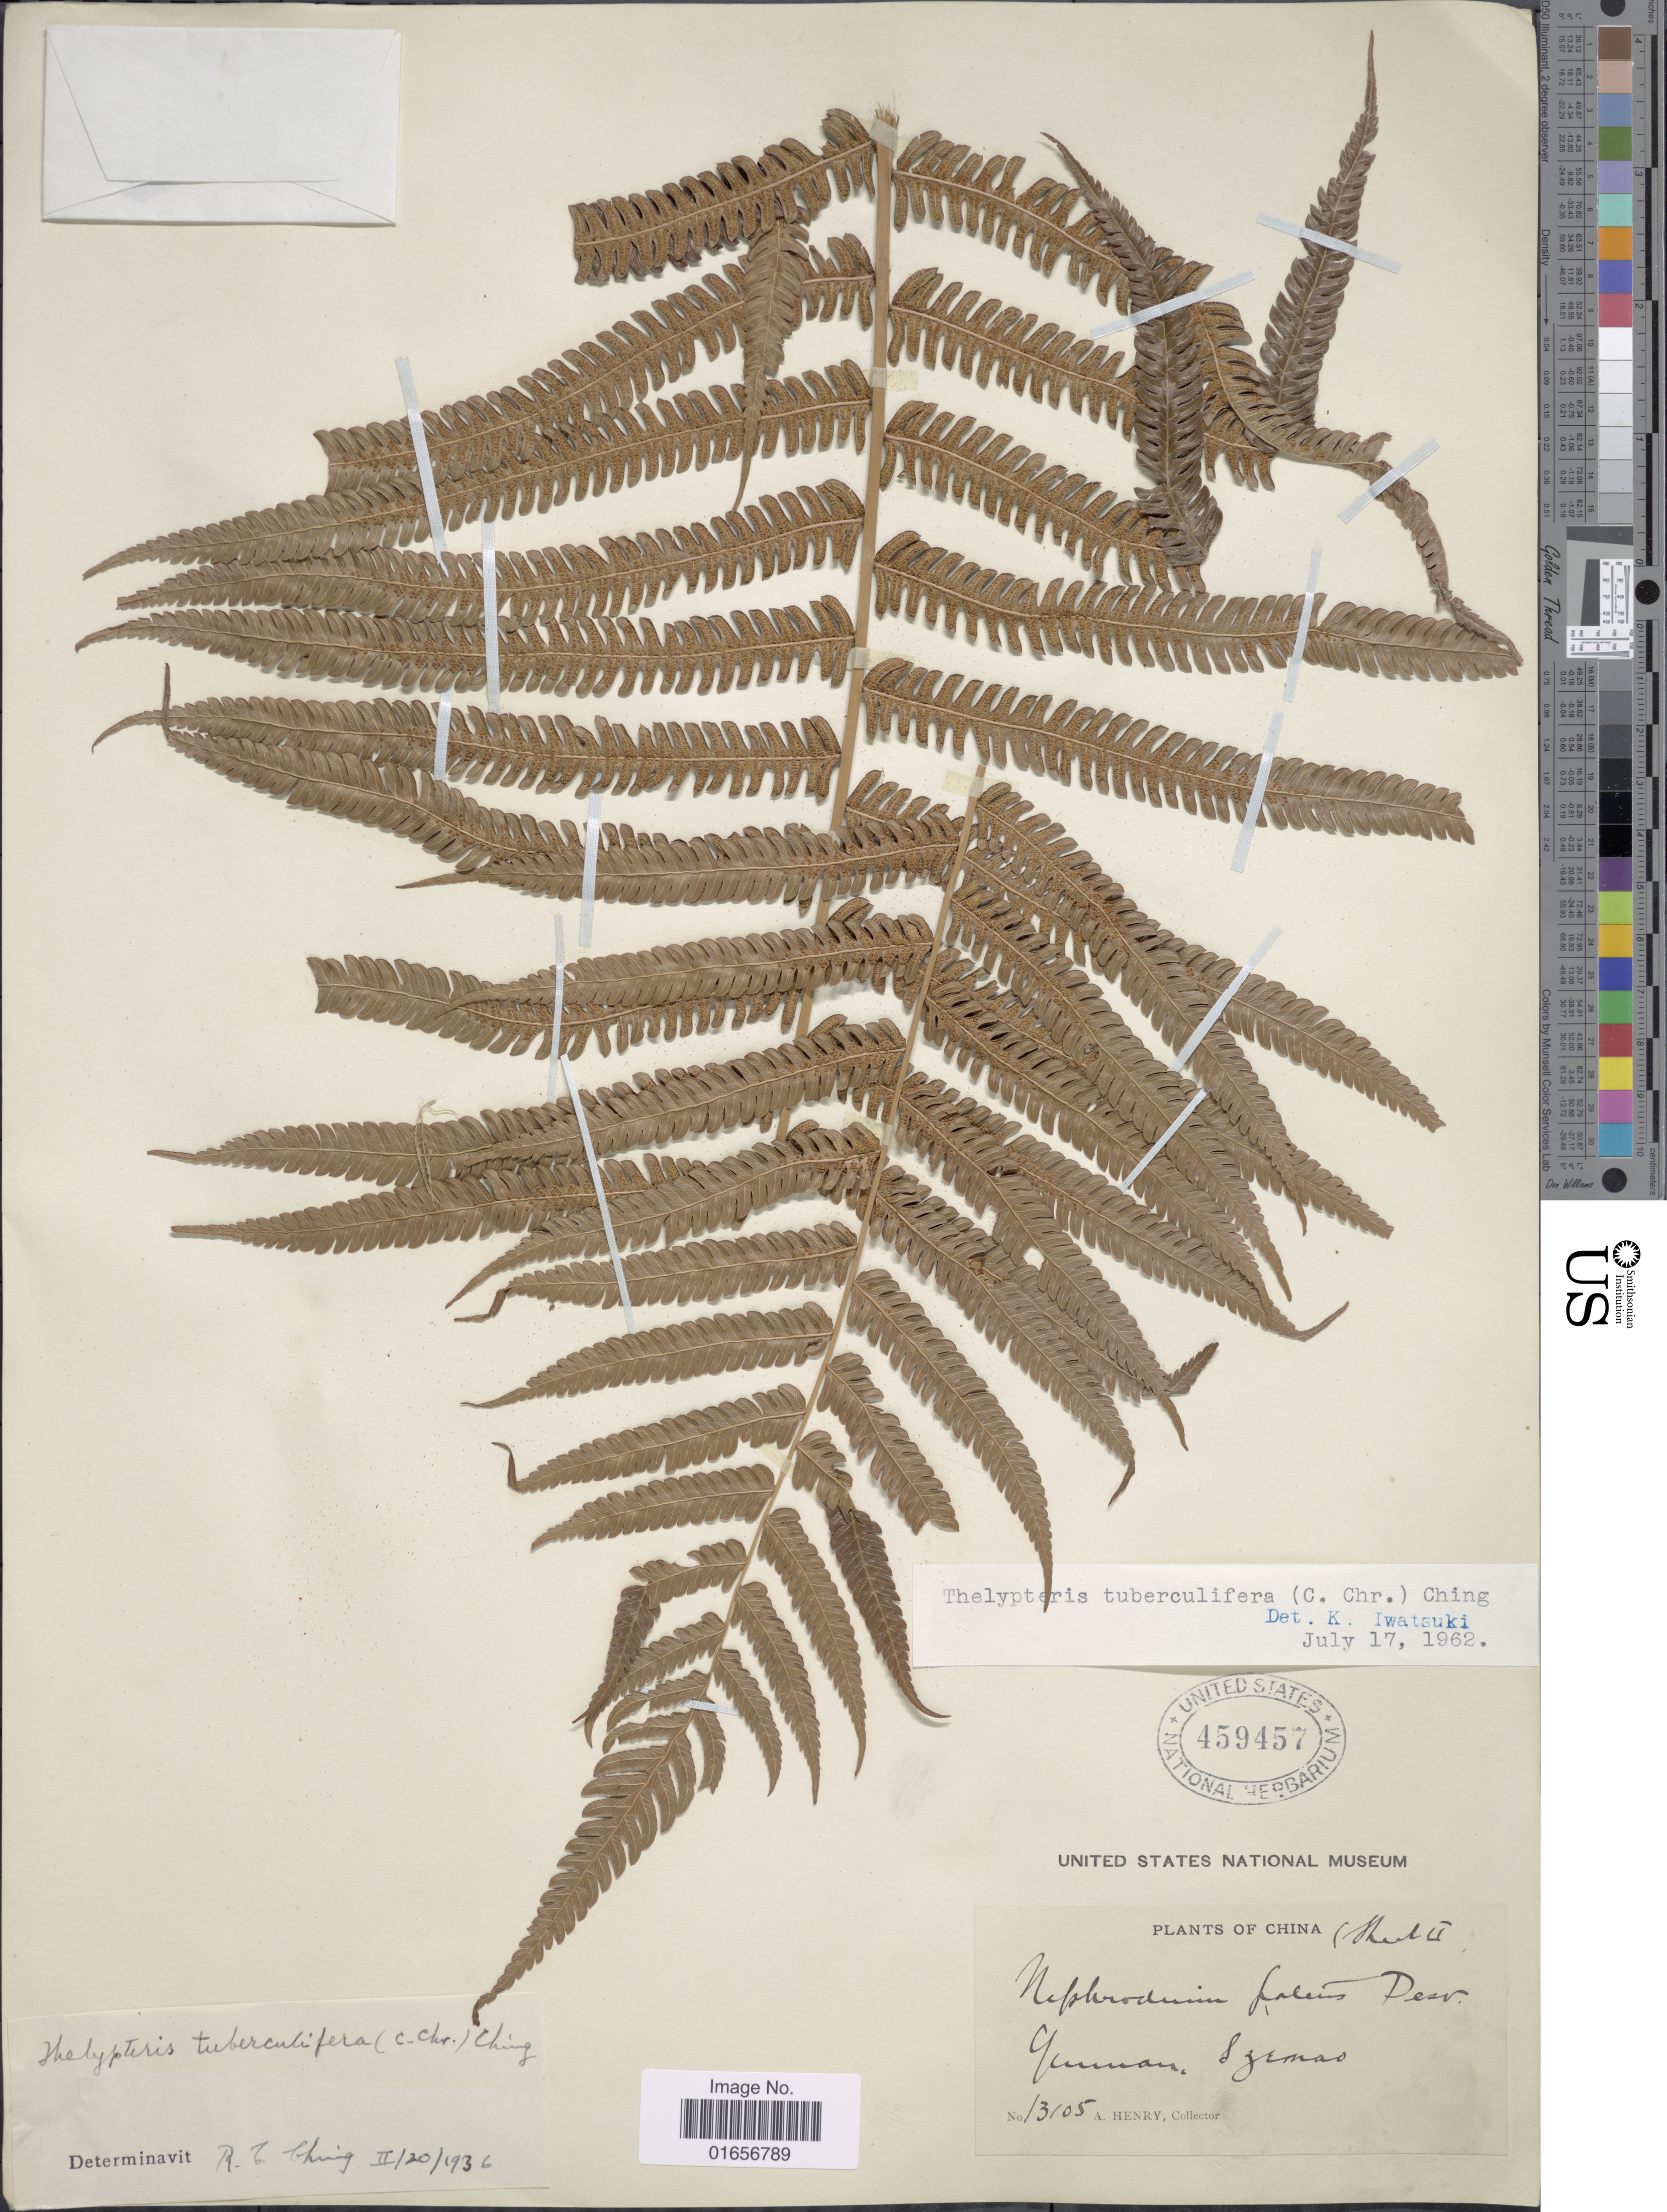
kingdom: Plantae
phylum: Tracheophyta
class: Polypodiopsida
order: Polypodiales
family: Thelypteridaceae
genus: Pseudocyclosorus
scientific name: Pseudocyclosorus tuberculiferus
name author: (C. Chr.) Ching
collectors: A. Henry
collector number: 13105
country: China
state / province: Yunnan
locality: Szemao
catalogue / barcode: US 459457